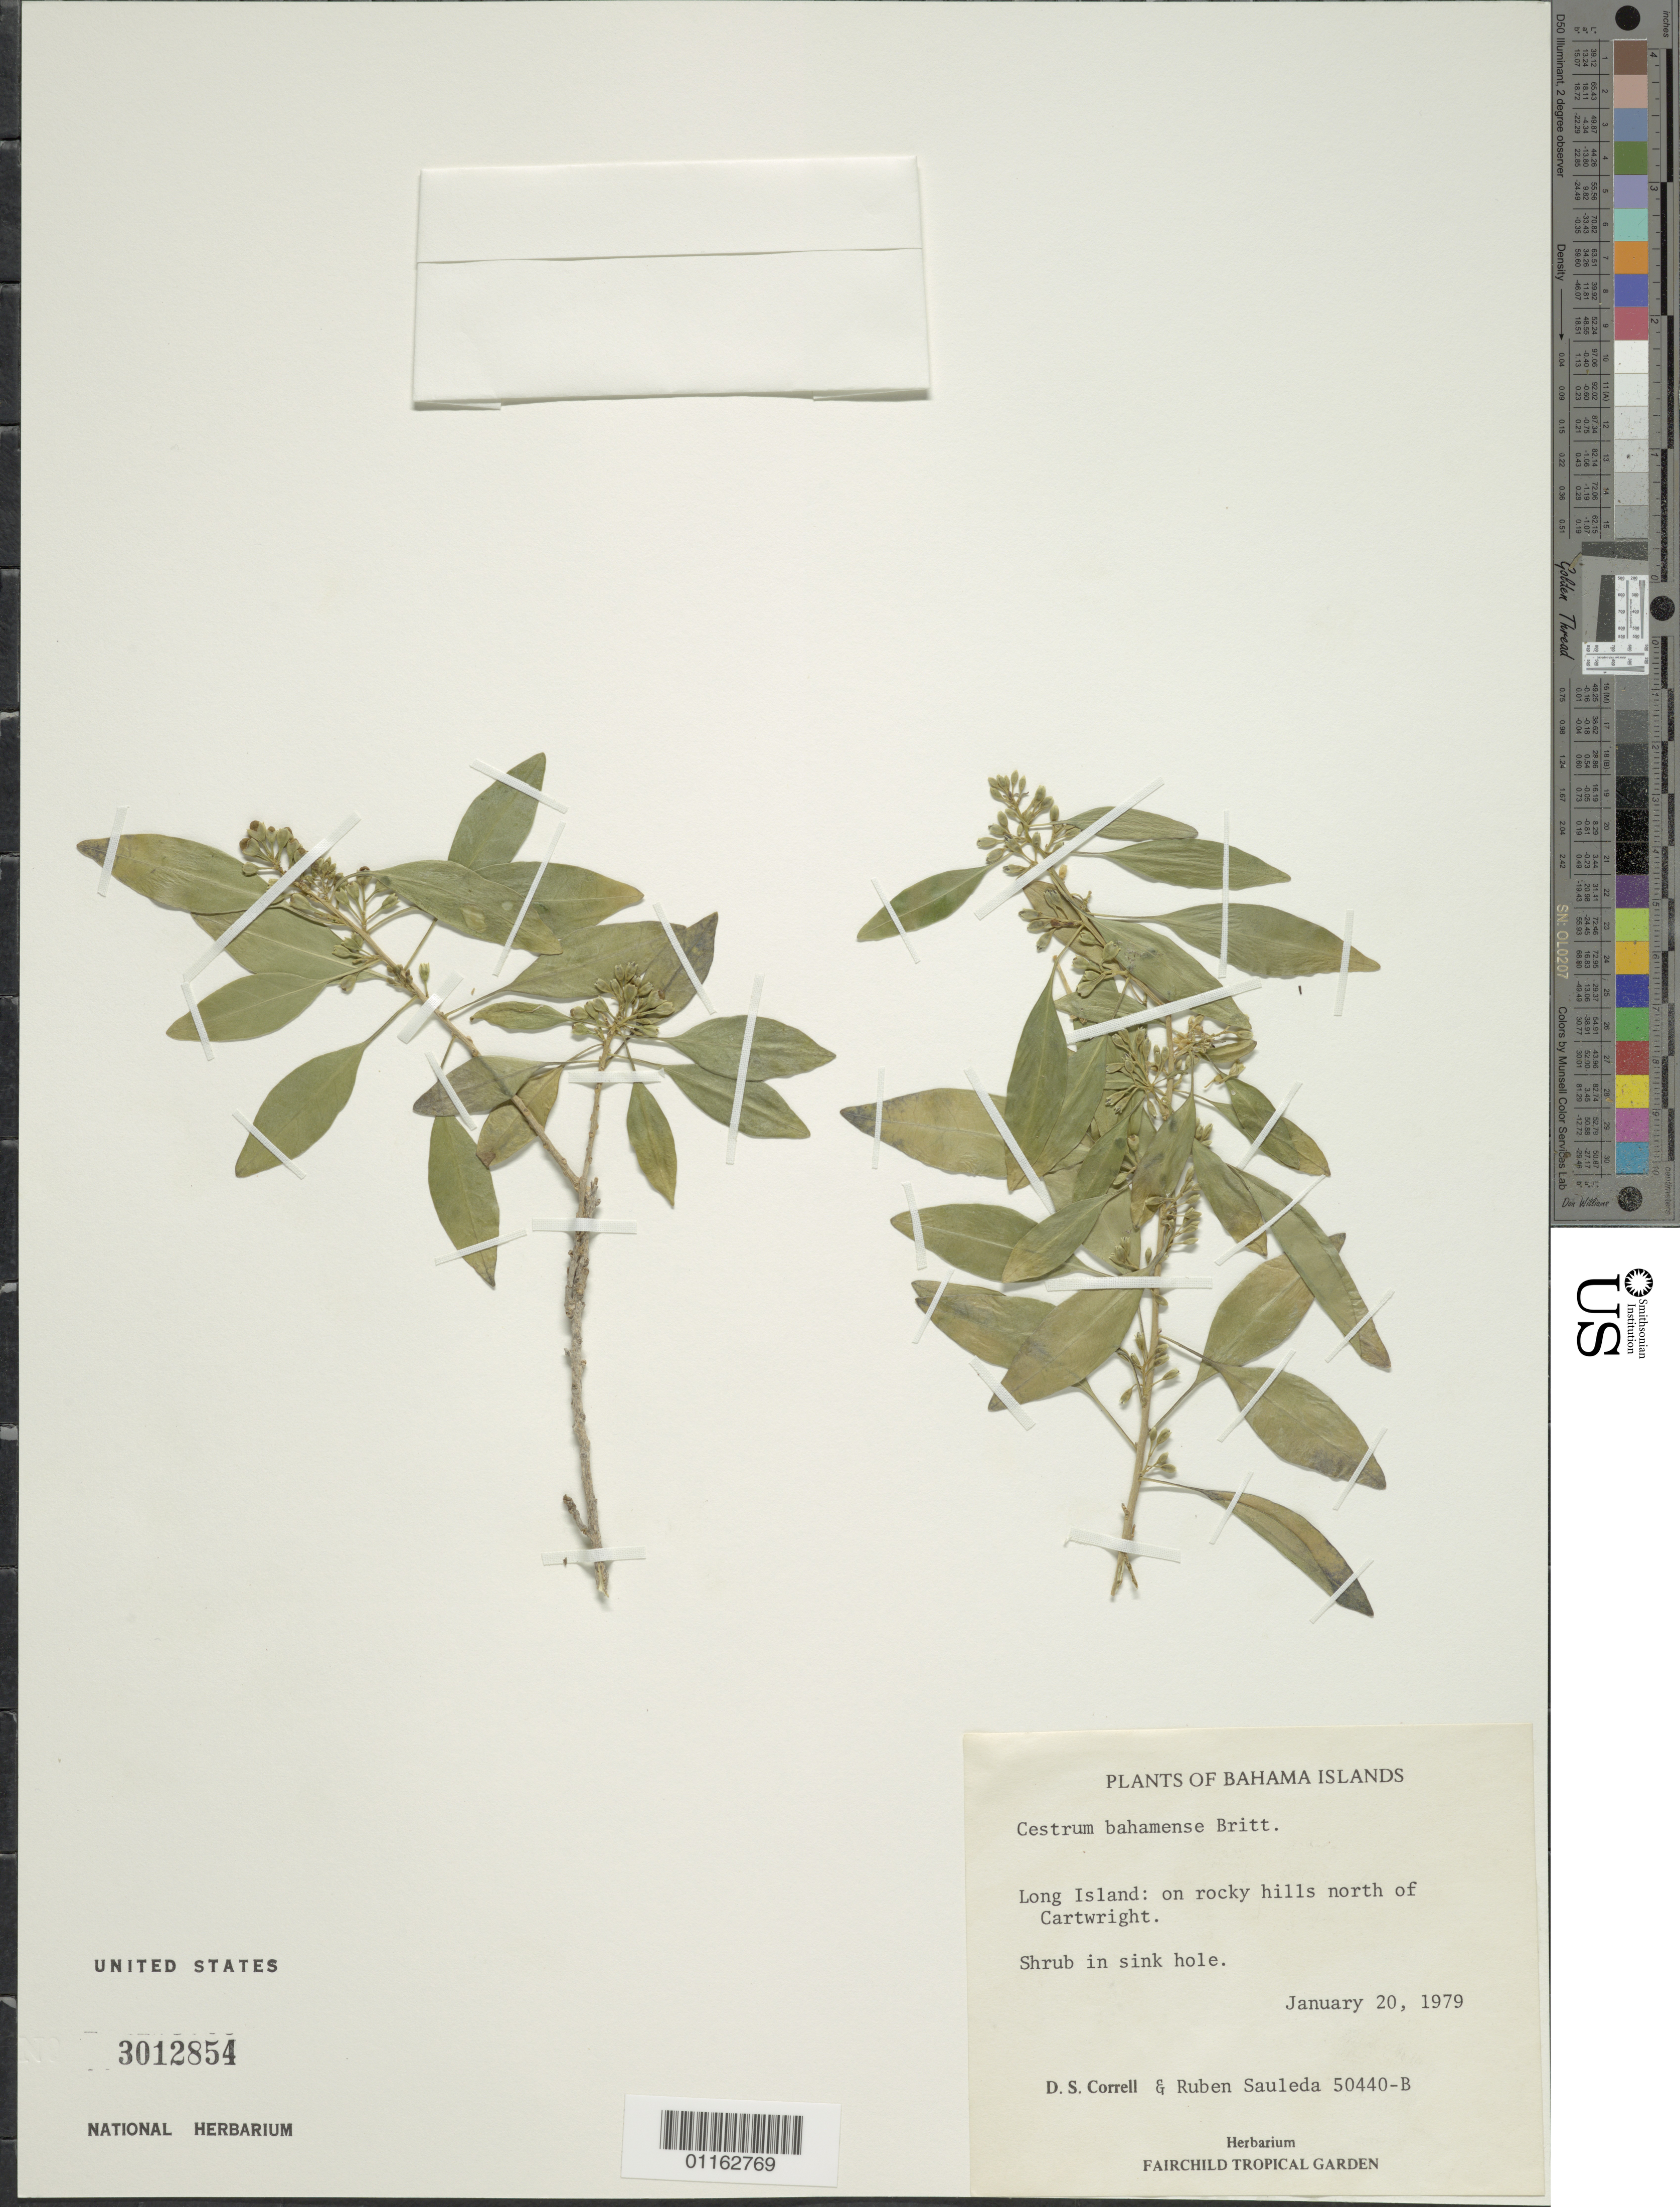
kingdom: Plantae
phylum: Tracheophyta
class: Magnoliopsida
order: Solanales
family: Solanaceae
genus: Cestrum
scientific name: Cestrum bahamense var. bahamense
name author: Britton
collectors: D. S. Correll & R. Sauleda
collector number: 50440-B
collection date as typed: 20 Jan 1979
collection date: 1979-01-20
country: Bahamas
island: Long I.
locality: Long island: on the rocky hills N or Cartwright; Shrub in sink hole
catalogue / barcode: US 3012854